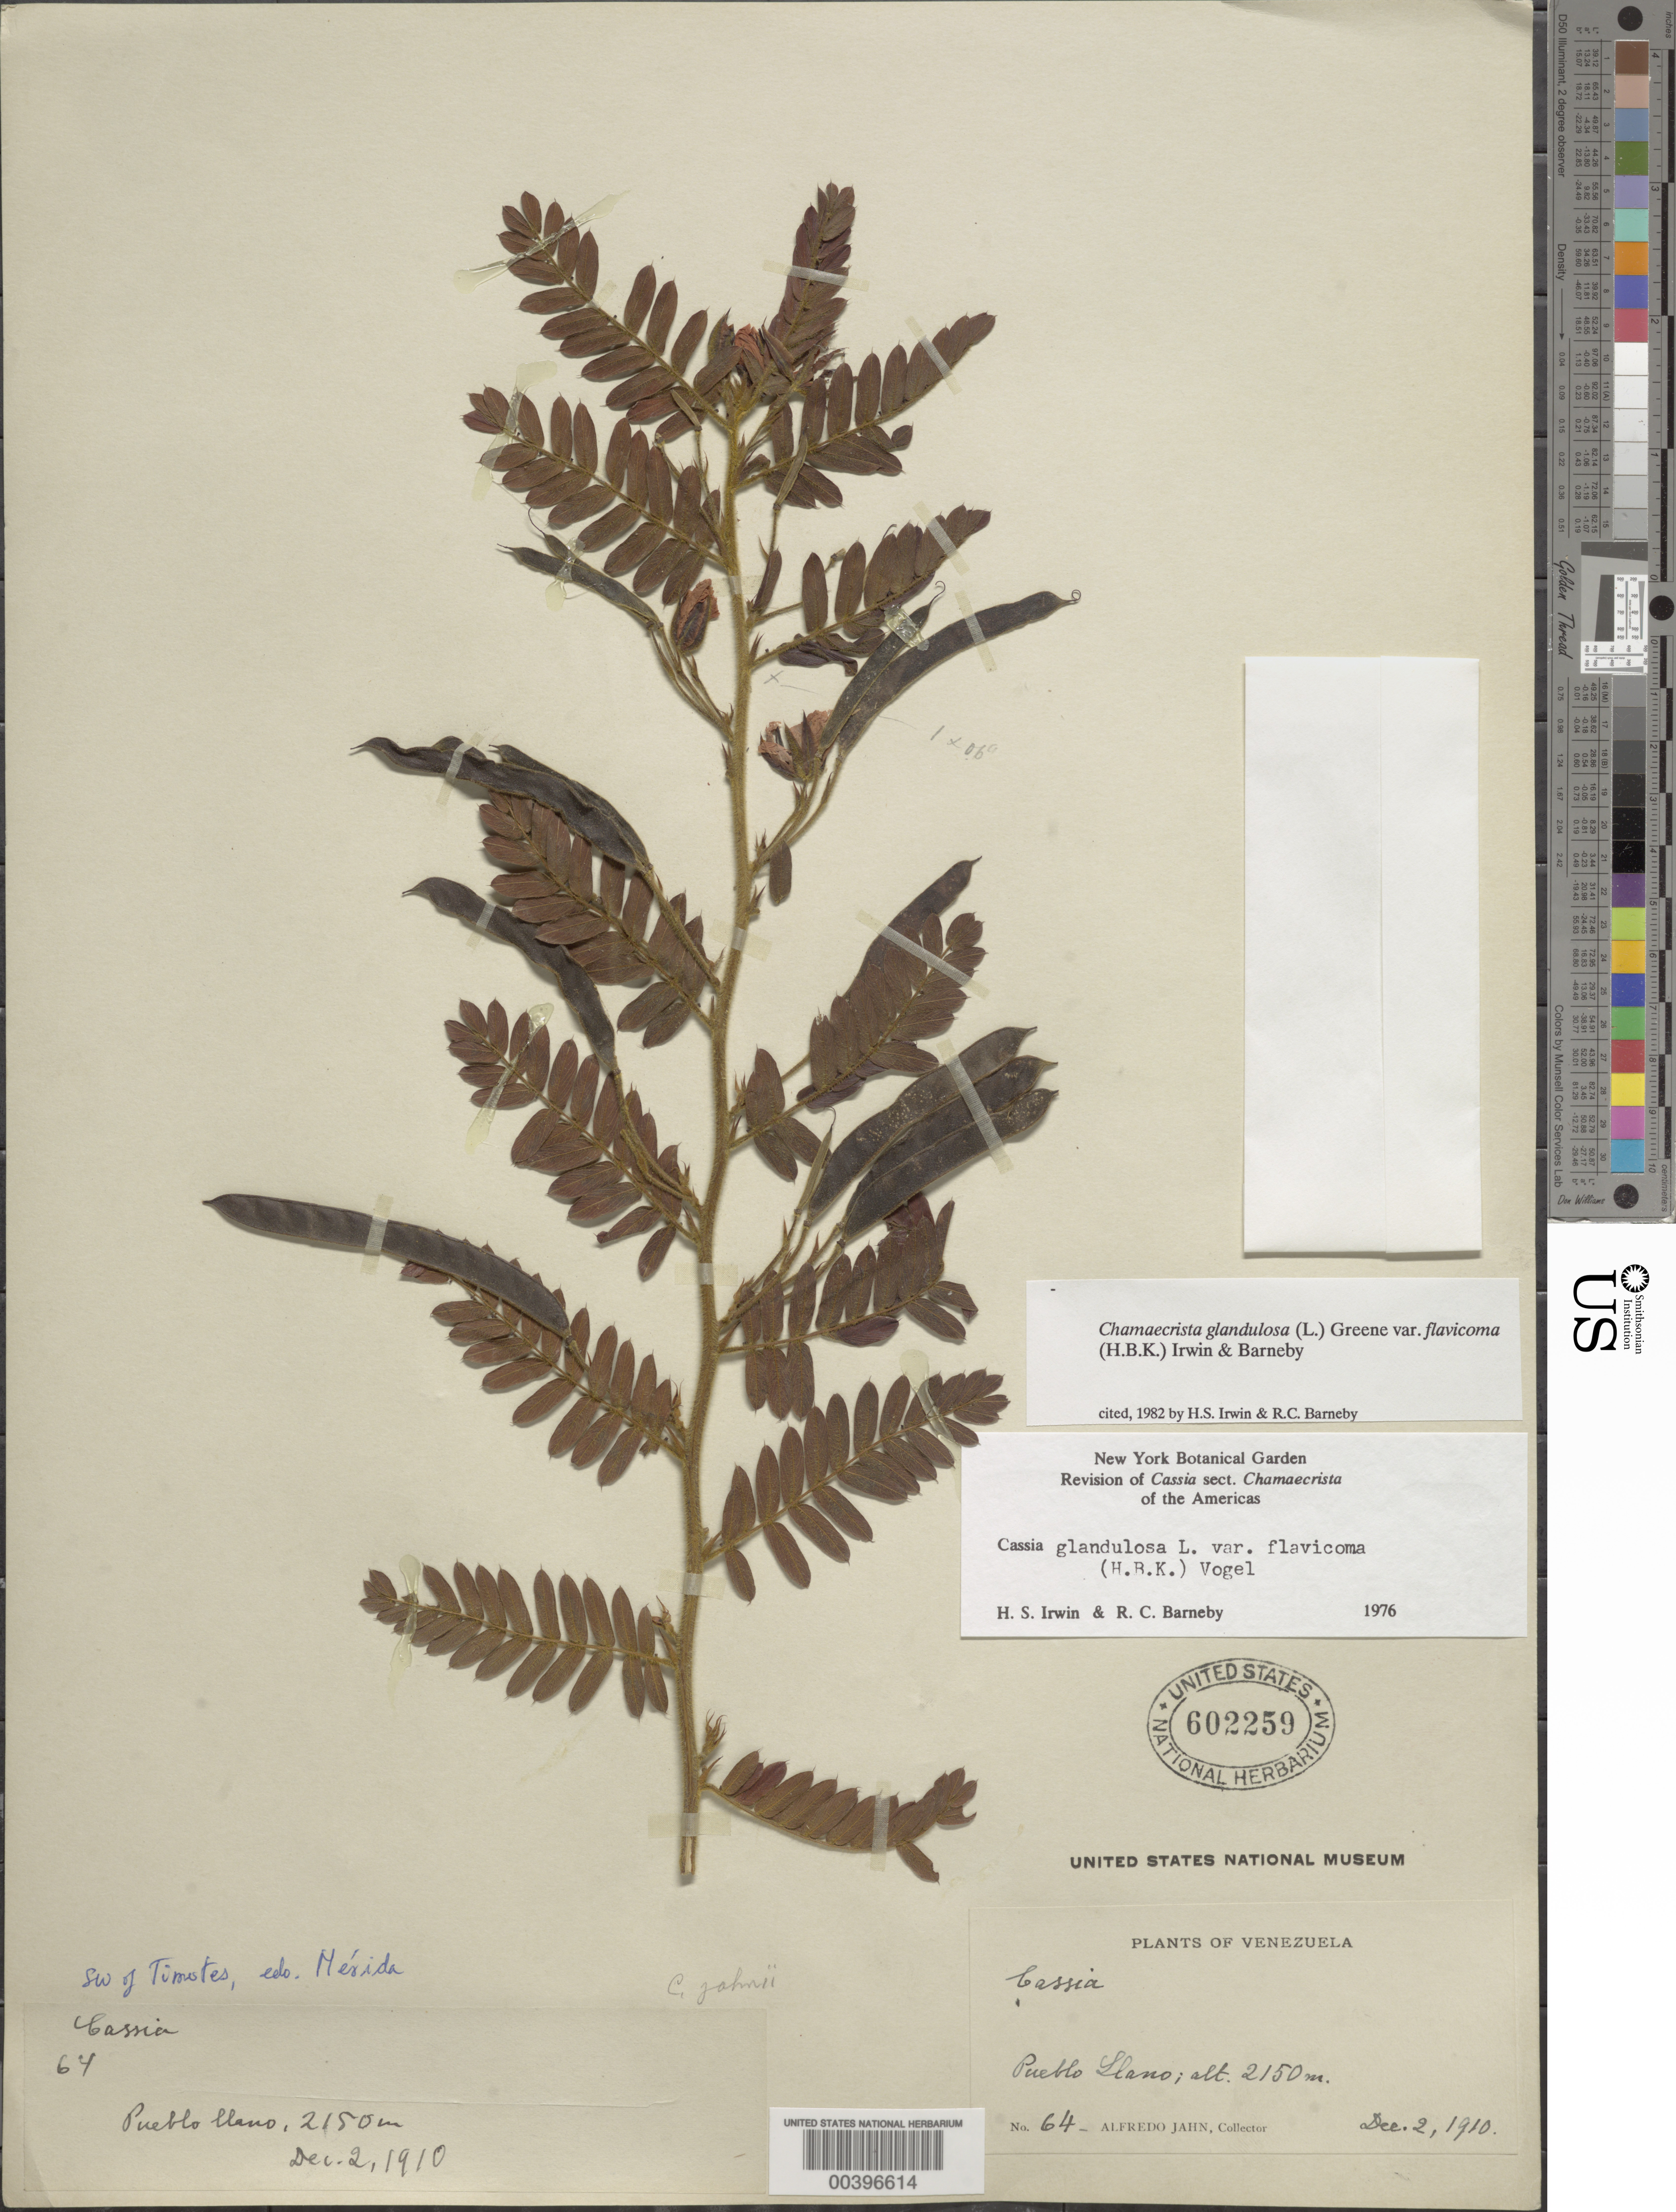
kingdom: Plantae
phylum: Tracheophyta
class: Magnoliopsida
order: Fabales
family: Fabaceae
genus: Chamaecrista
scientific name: Chamaecrista glandulosa var. flavicoma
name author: (Kunth) H.S. Irwin & Barneby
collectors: A. Jahn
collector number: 64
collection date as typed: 02 Dec 1910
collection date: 1910-12-02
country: Venezuela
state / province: Mérida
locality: Sw of timotes; pueblo llano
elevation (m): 2150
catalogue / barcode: US 602259